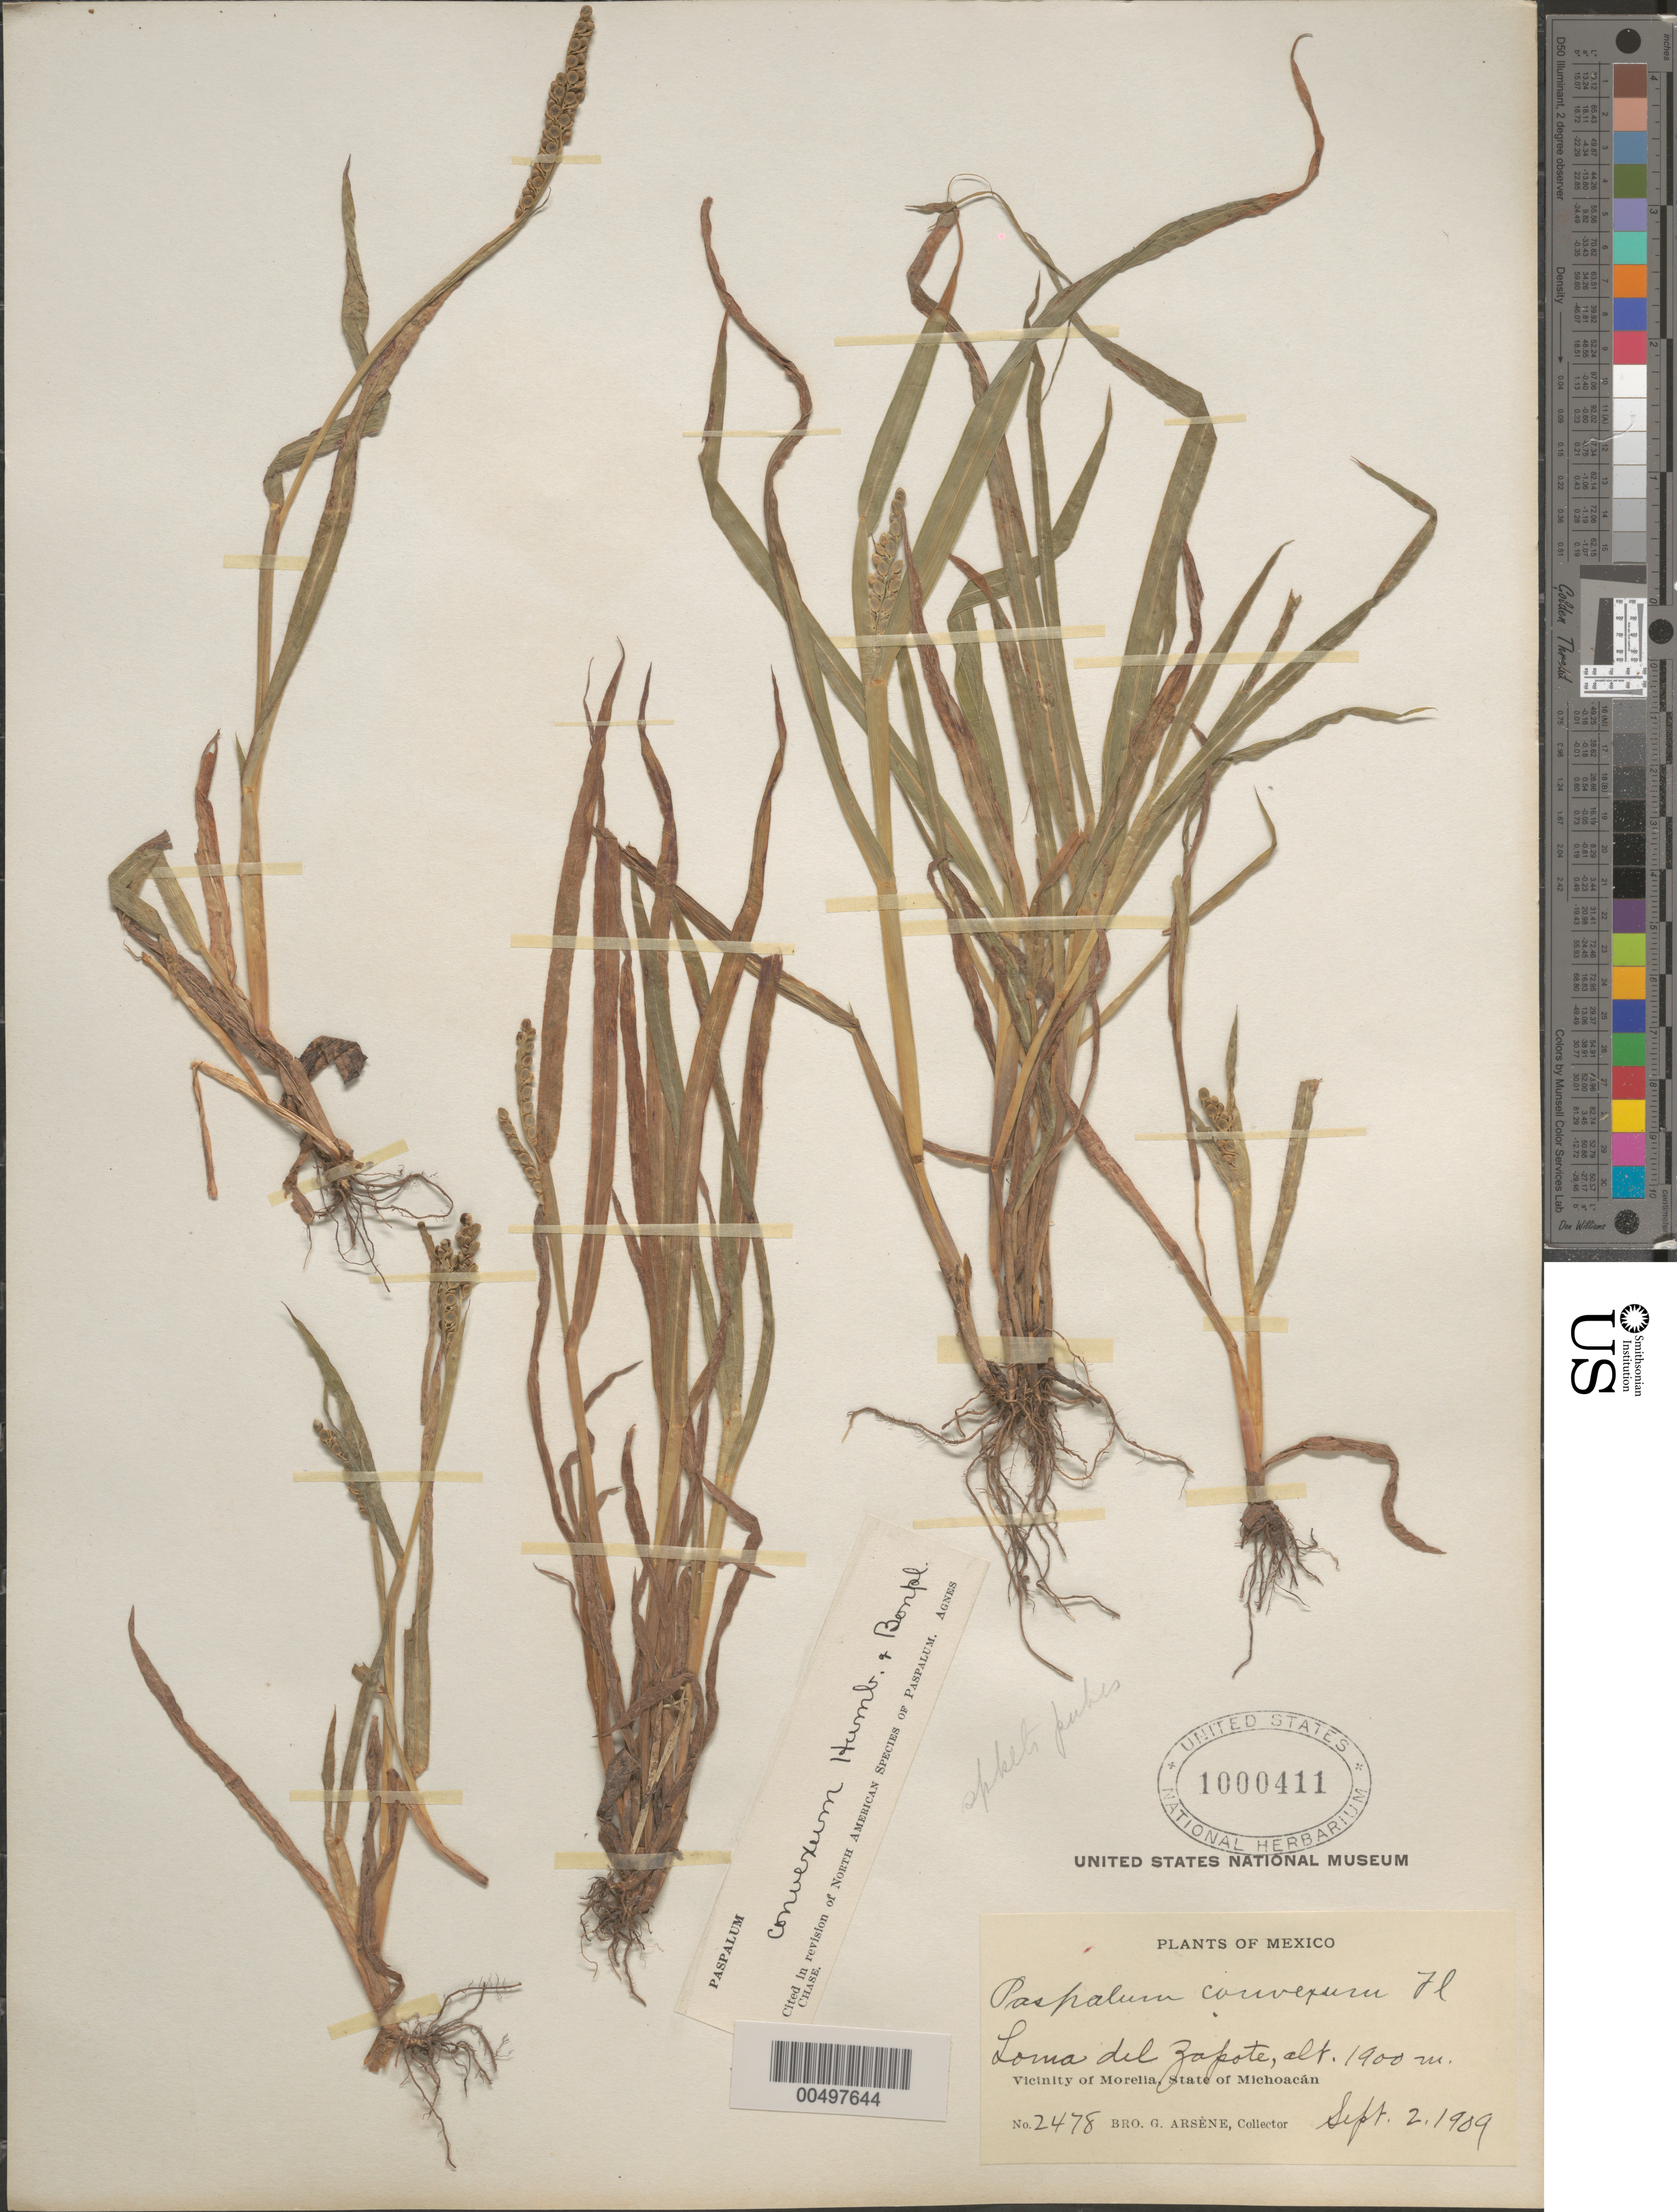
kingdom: Plantae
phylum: Tracheophyta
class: Liliopsida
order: Poales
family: Poaceae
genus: Paspalum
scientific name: Paspalum convexum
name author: Humb. & Bonpl. ex Flüggé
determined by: Chase, [M.] Agnes, (US)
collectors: Bro. G. Arsène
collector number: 2478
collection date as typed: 2 Sep 1909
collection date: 1909-09-02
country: Mexico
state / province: Michoacán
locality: Loma del Zapote, vicinity of Morelia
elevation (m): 1900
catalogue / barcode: US 1000411